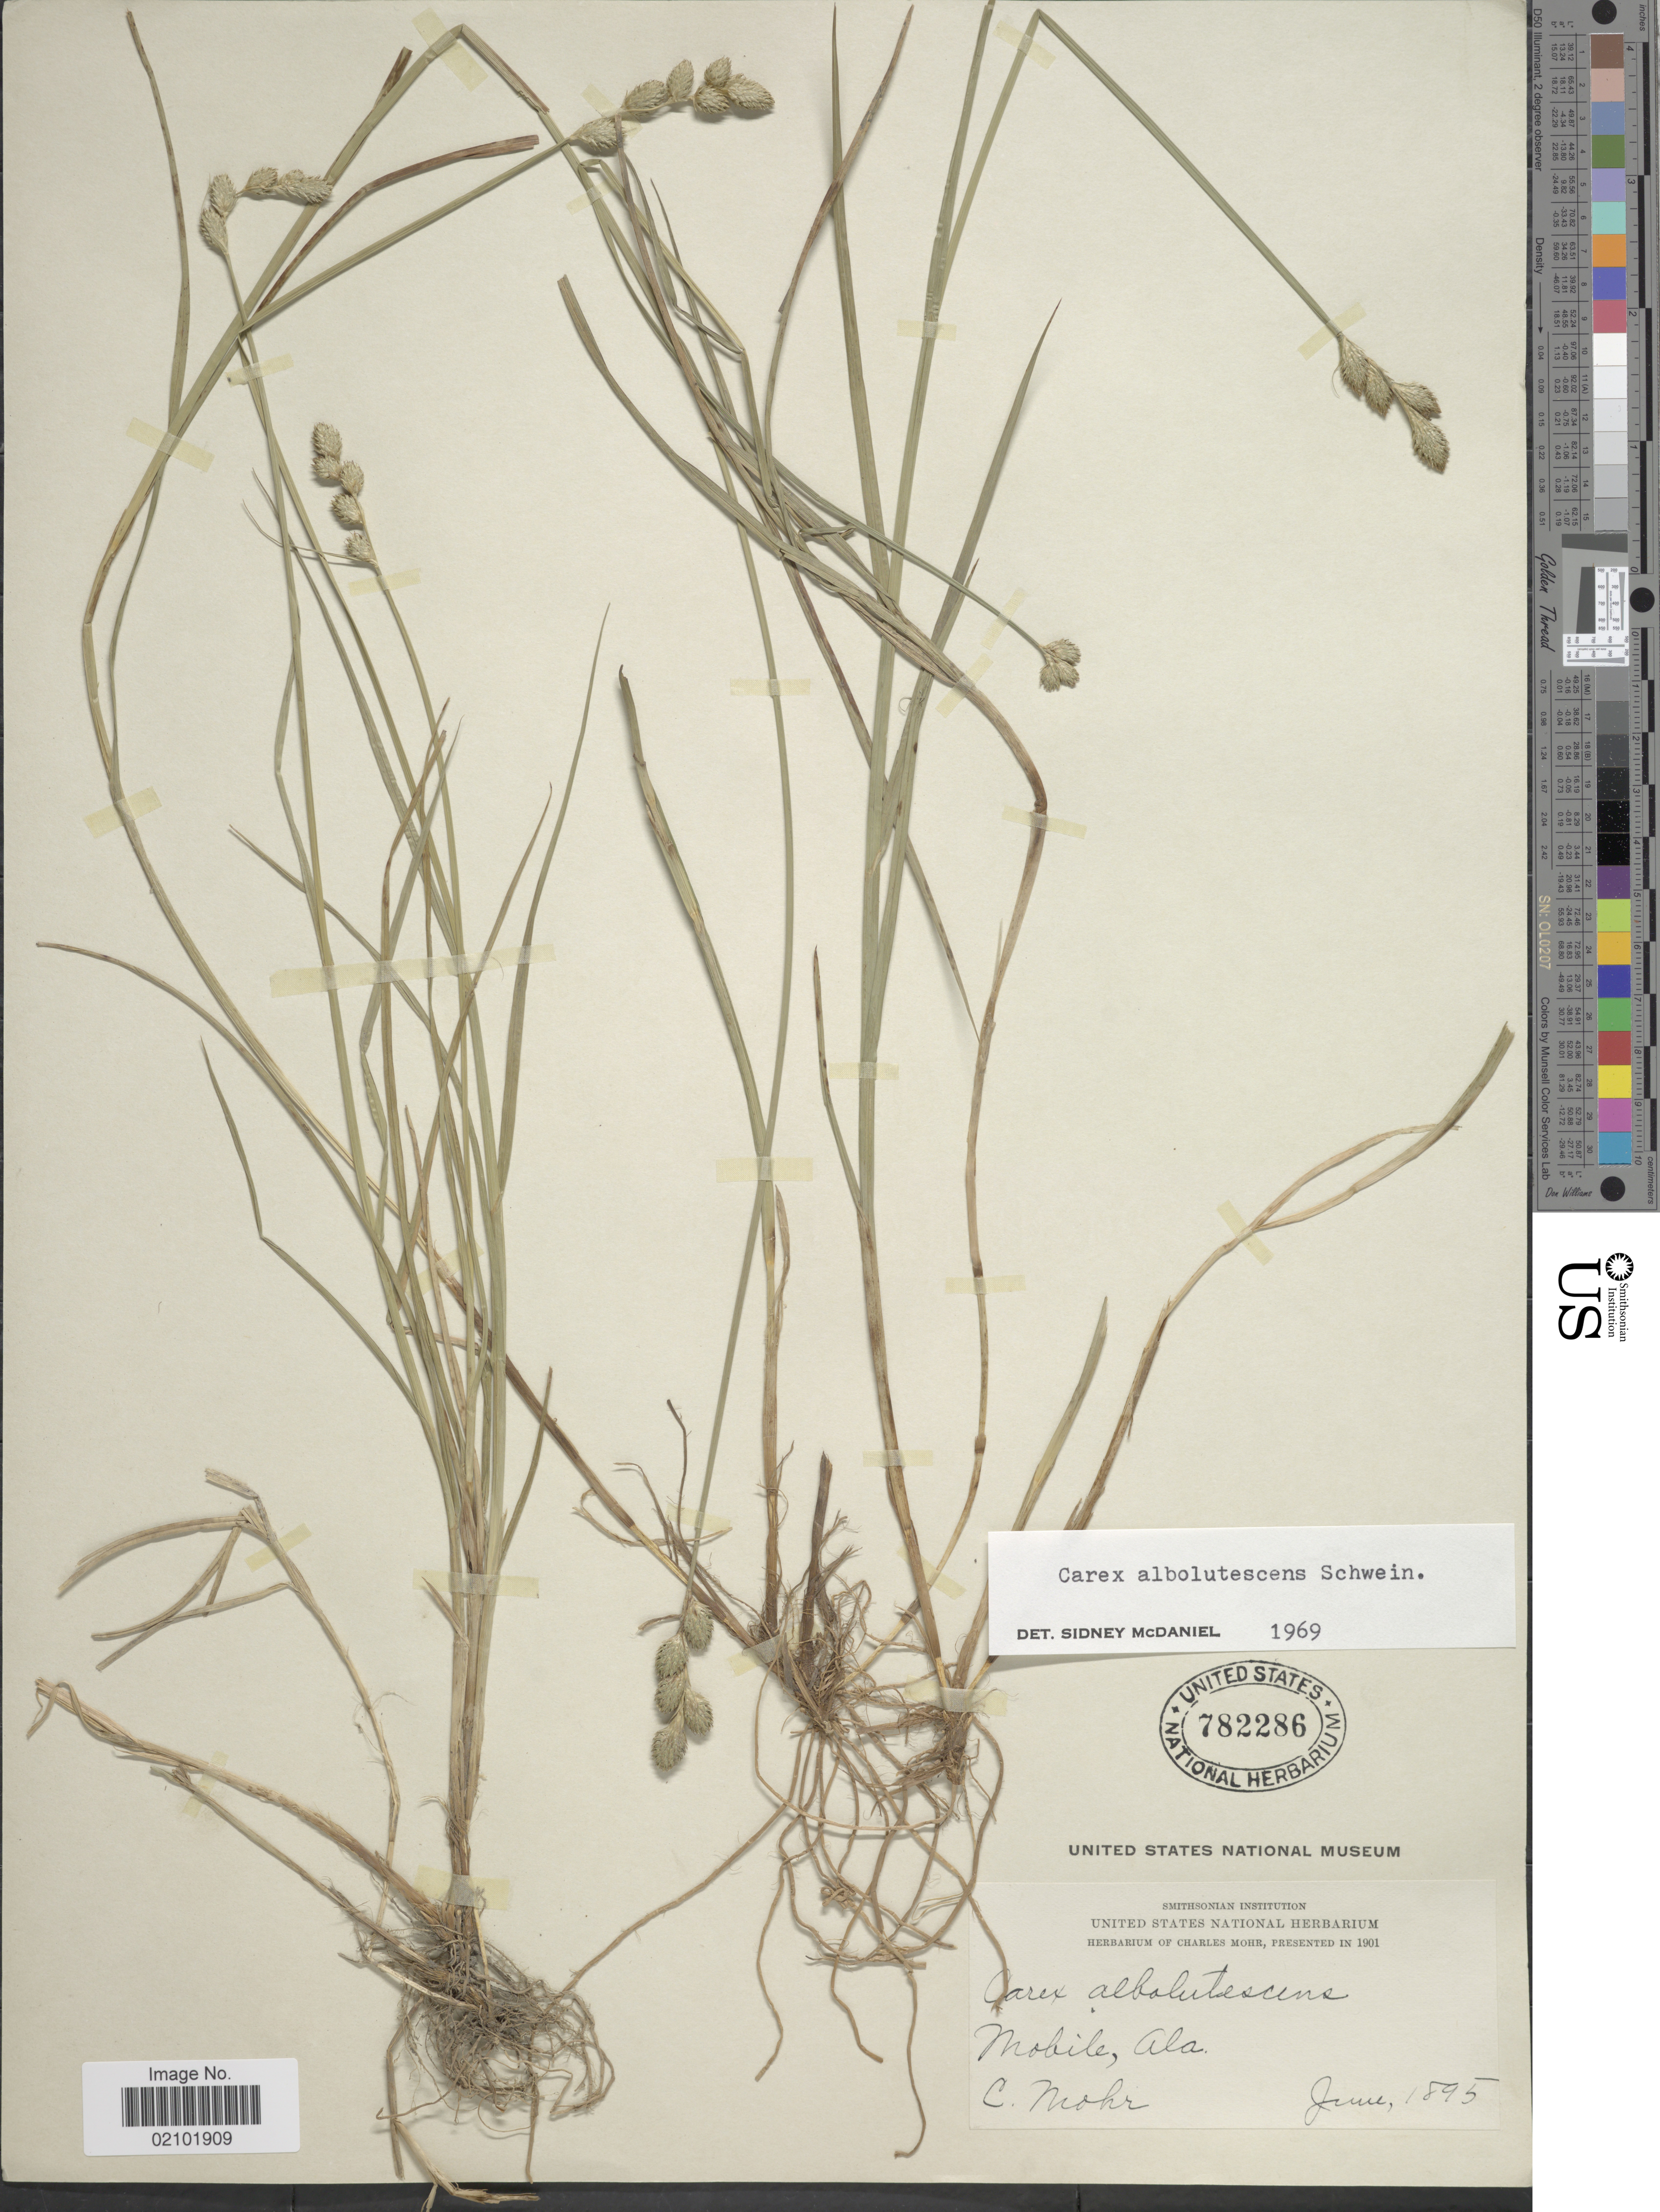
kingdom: Plantae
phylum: Tracheophyta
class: Liliopsida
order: Poales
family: Cyperaceae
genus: Carex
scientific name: Carex albolutescens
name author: Schwein.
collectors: Mohr, C. T. (herbarium)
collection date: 1895-06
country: United States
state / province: Alabama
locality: Mobile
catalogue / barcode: US 782286